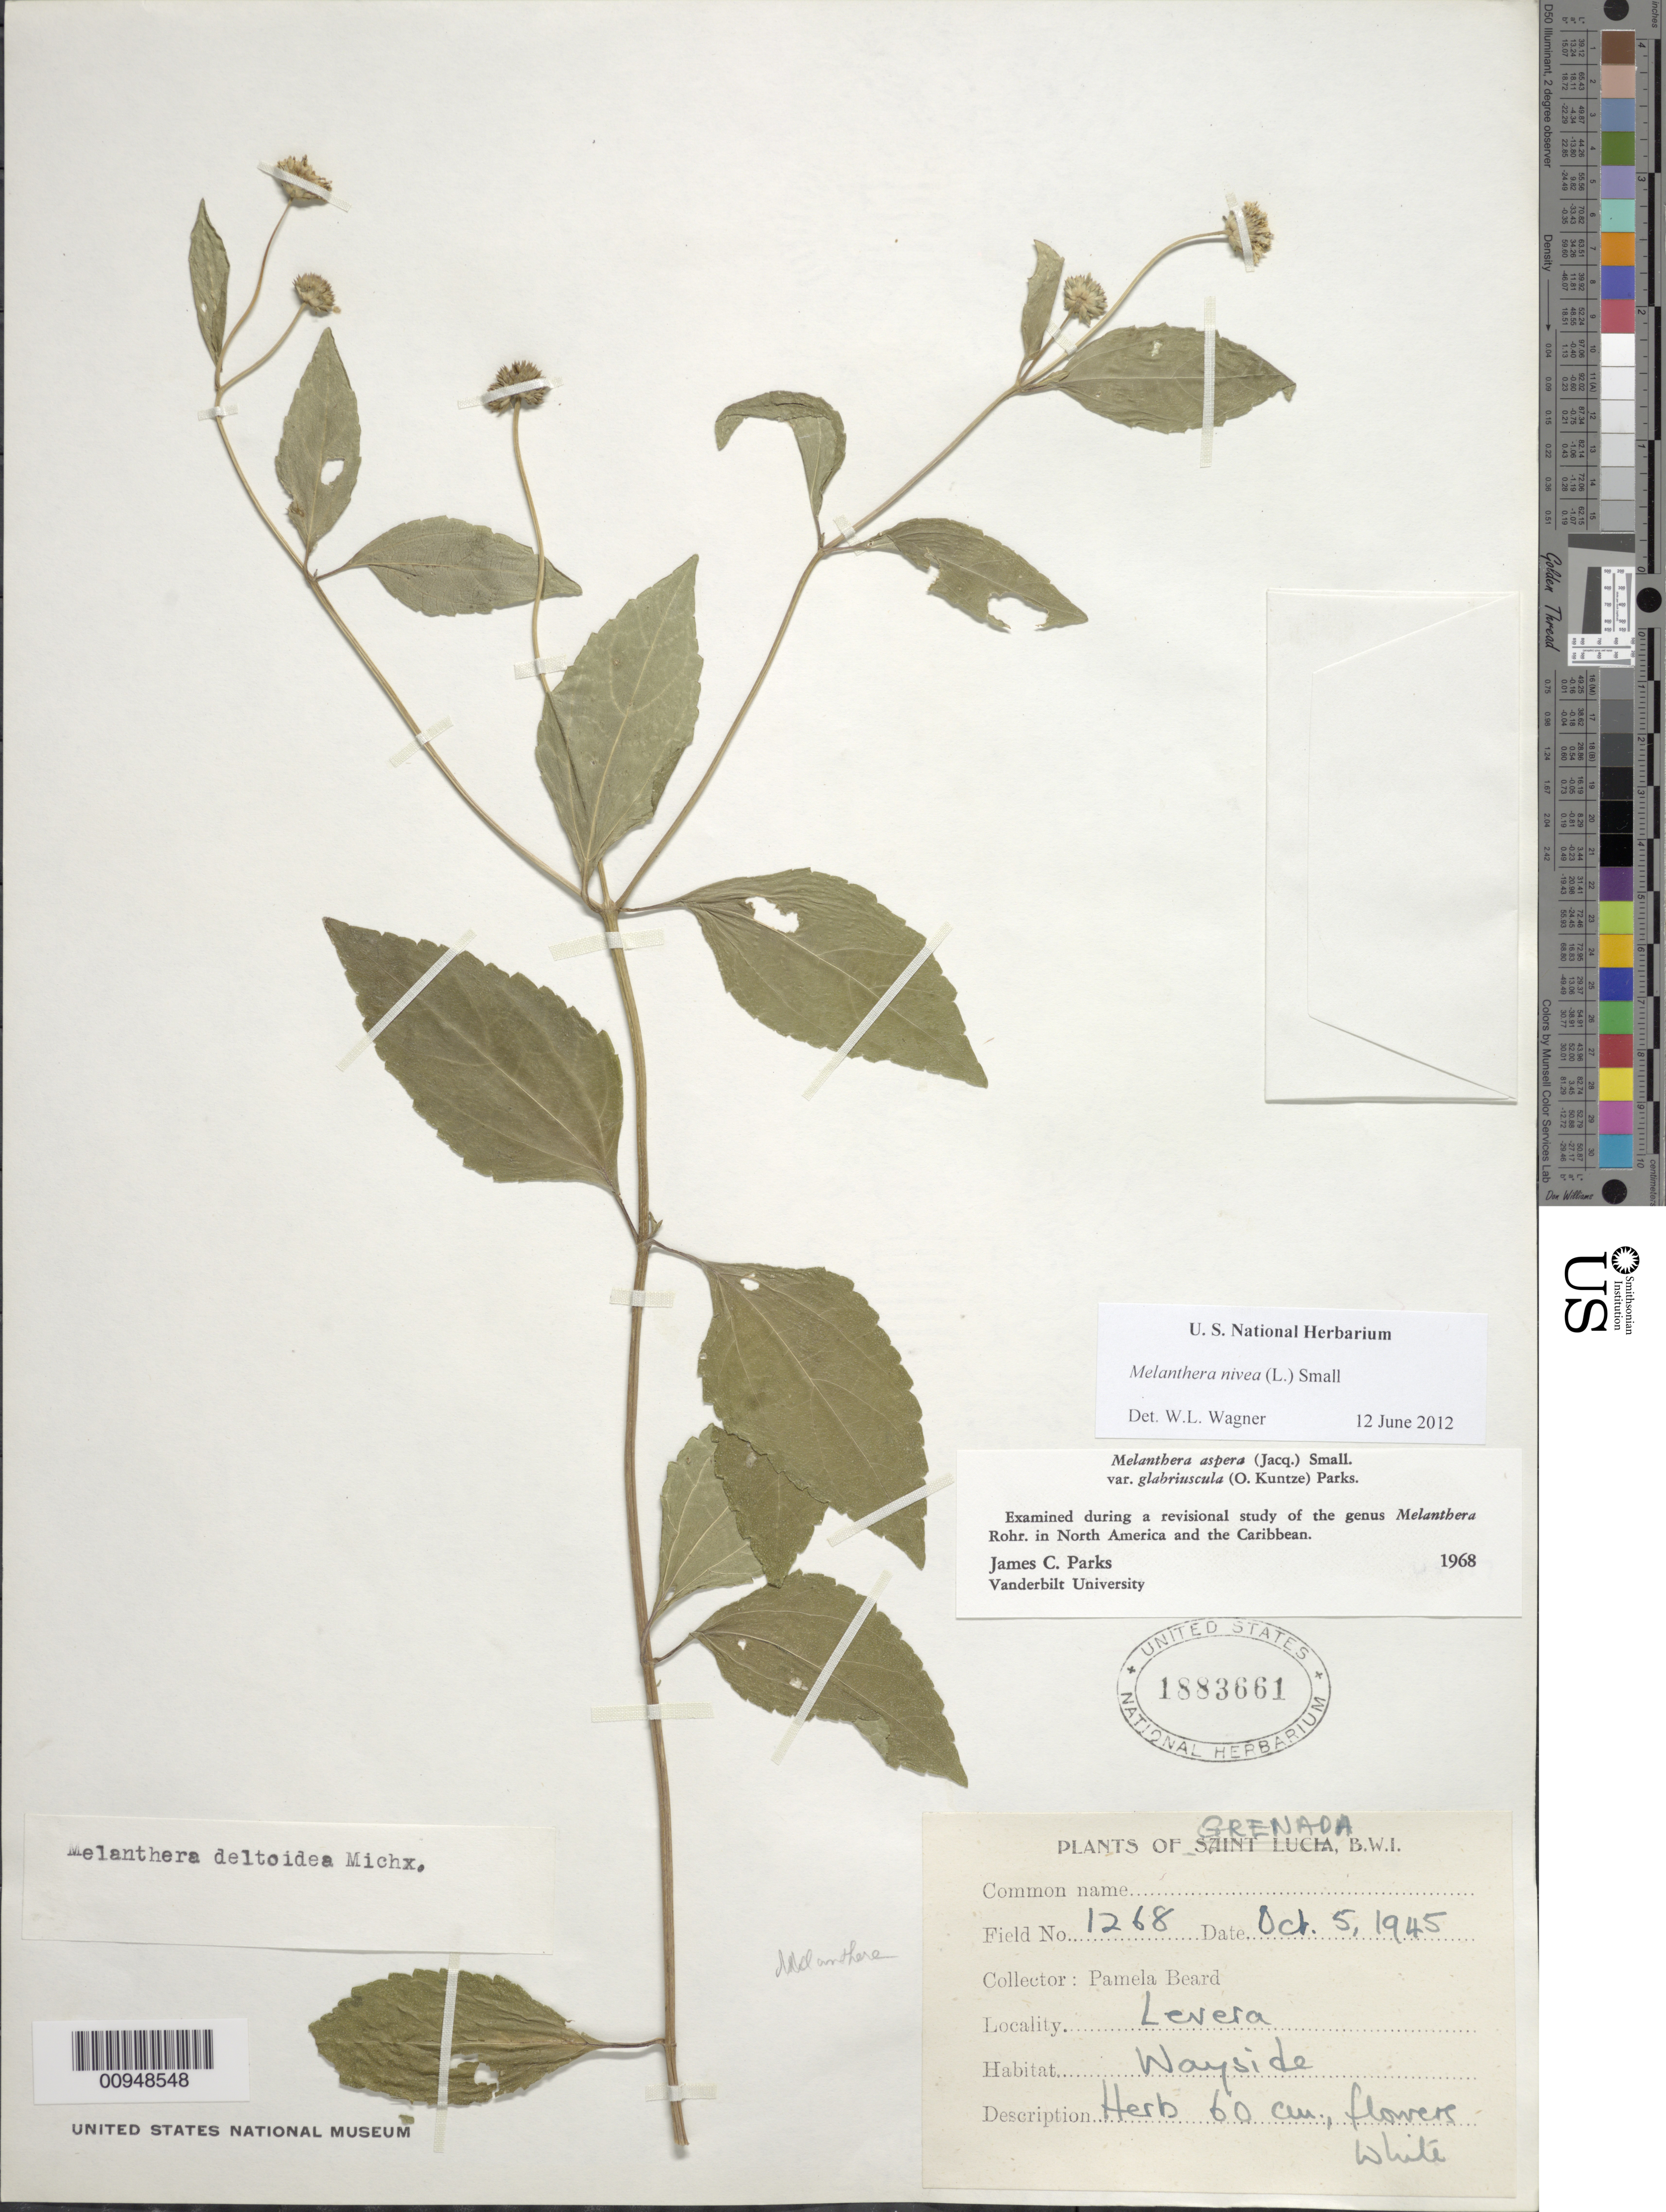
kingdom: Plantae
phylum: Tracheophyta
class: Magnoliopsida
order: Asterales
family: Asteraceae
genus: Melanthera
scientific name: Melanthera nivea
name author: (L.) Small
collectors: P. Beard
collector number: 1268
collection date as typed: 05 Oct 1945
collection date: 1945-10-05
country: Grenada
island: Grenada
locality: Levera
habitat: Wayside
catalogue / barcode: US 1883661